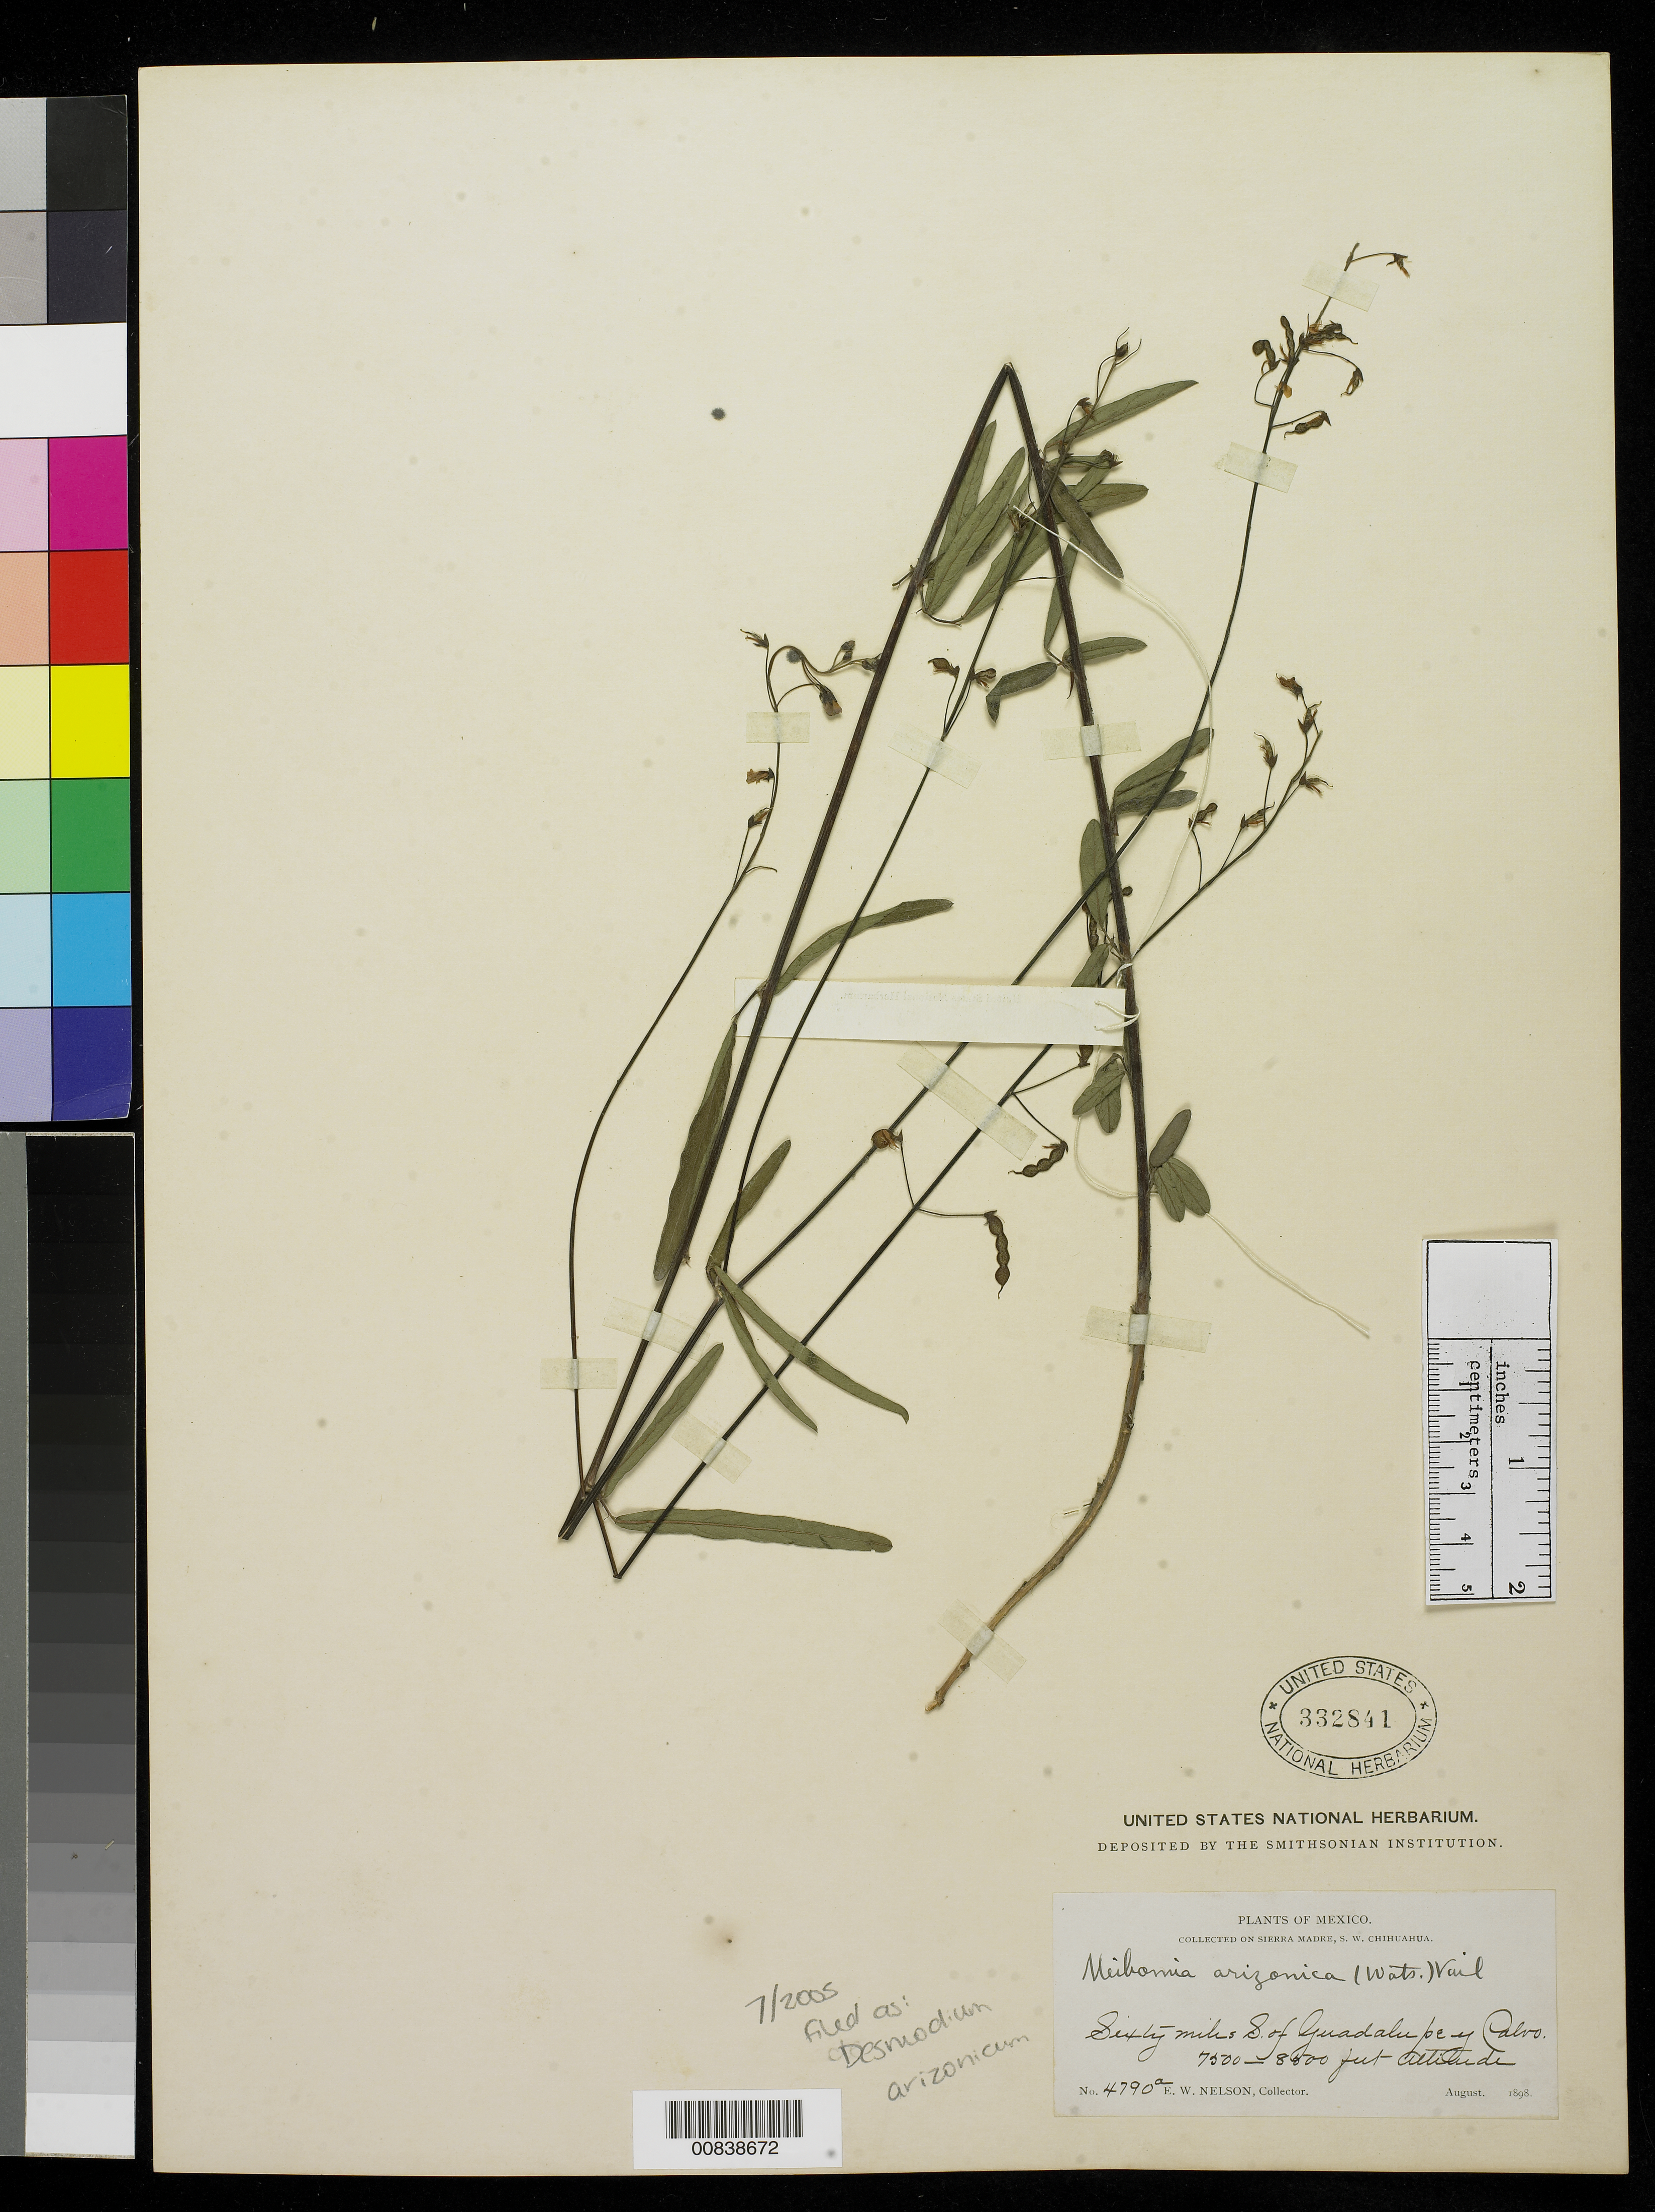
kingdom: Plantae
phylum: Tracheophyta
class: Magnoliopsida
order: Fabales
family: Fabaceae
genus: Desmodium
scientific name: Desmodium arizonicum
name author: S. Watson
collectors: E. W. Nelson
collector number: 4790a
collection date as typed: Aug 1898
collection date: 1898-08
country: Mexico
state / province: Chihuahua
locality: Sixty miles S. of Guadalupe y Calvo, Sierra Madre Occidental, S.W. Chihuahua.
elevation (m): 2286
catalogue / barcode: US 332841